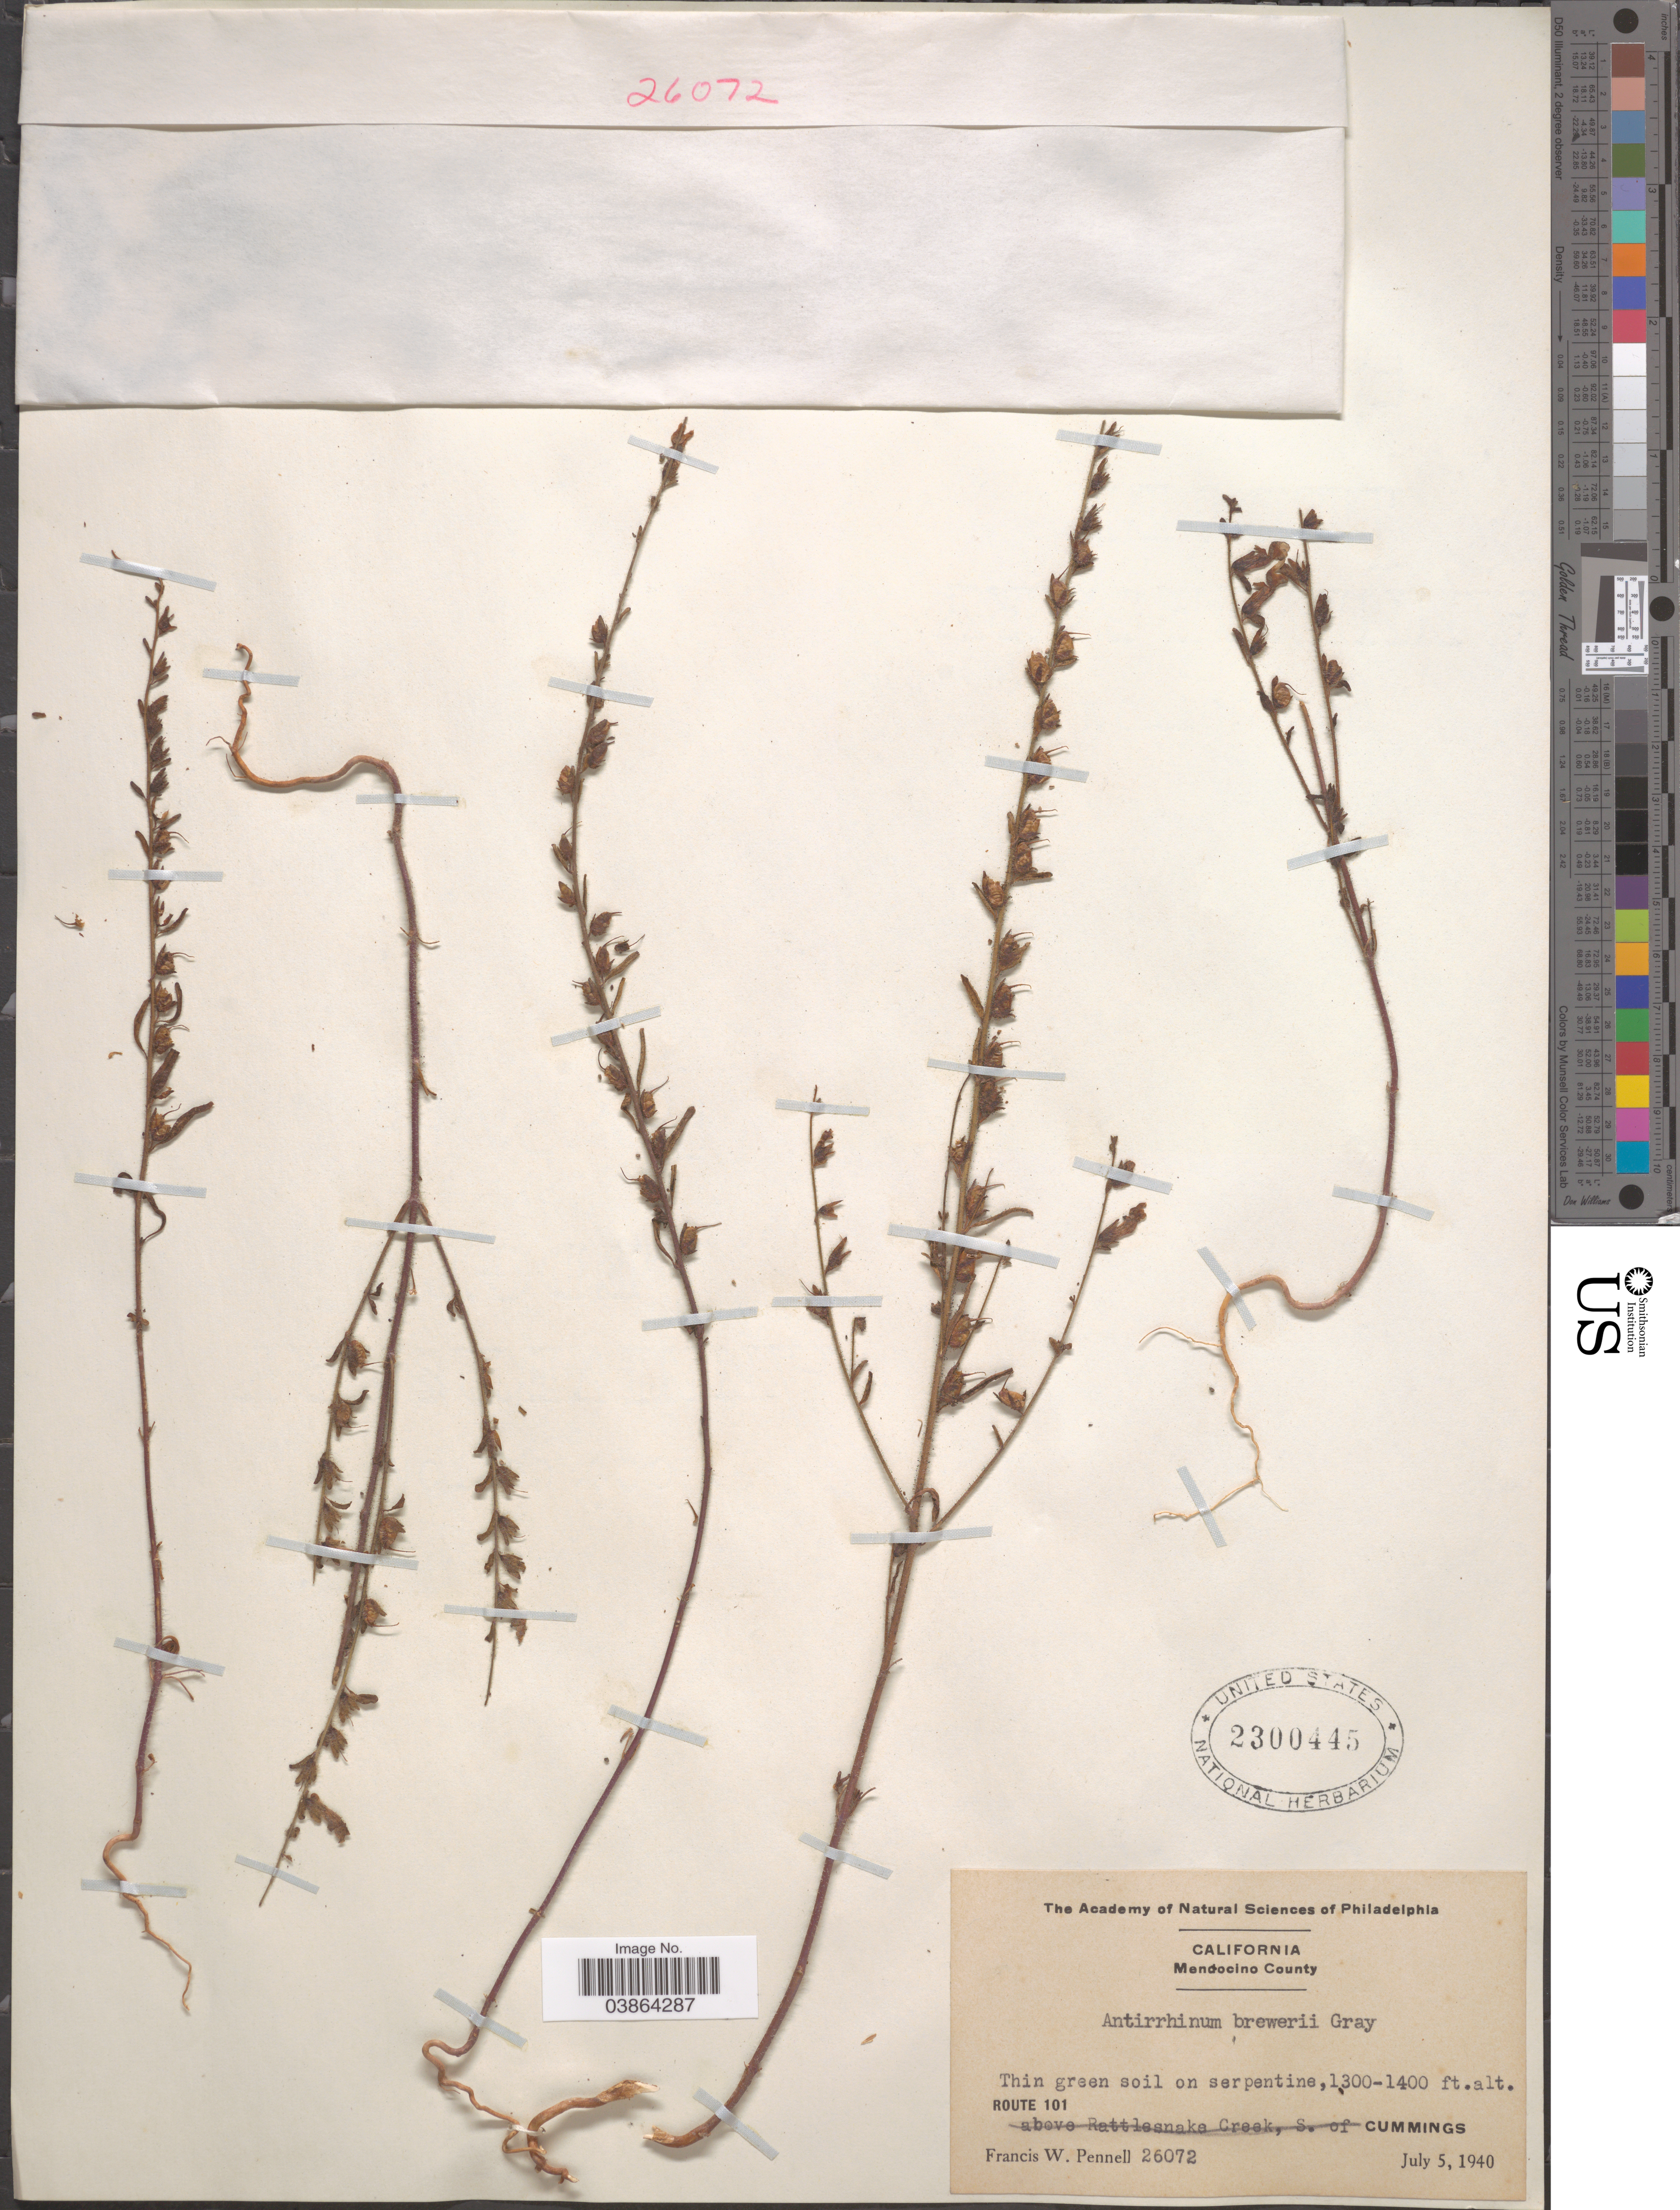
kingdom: Plantae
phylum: Tracheophyta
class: Magnoliopsida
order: Lamiales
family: Plantaginaceae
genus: Sairocarpus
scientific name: Sairocarpus vexillocalyculatus subsp. breweri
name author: (A. Gray) Barringer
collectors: F. W. Pennell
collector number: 26072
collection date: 1940-07-05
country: United States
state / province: California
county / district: Mendocino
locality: Mendocino County. Route 101. Cummings.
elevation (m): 396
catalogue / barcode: US 2300445